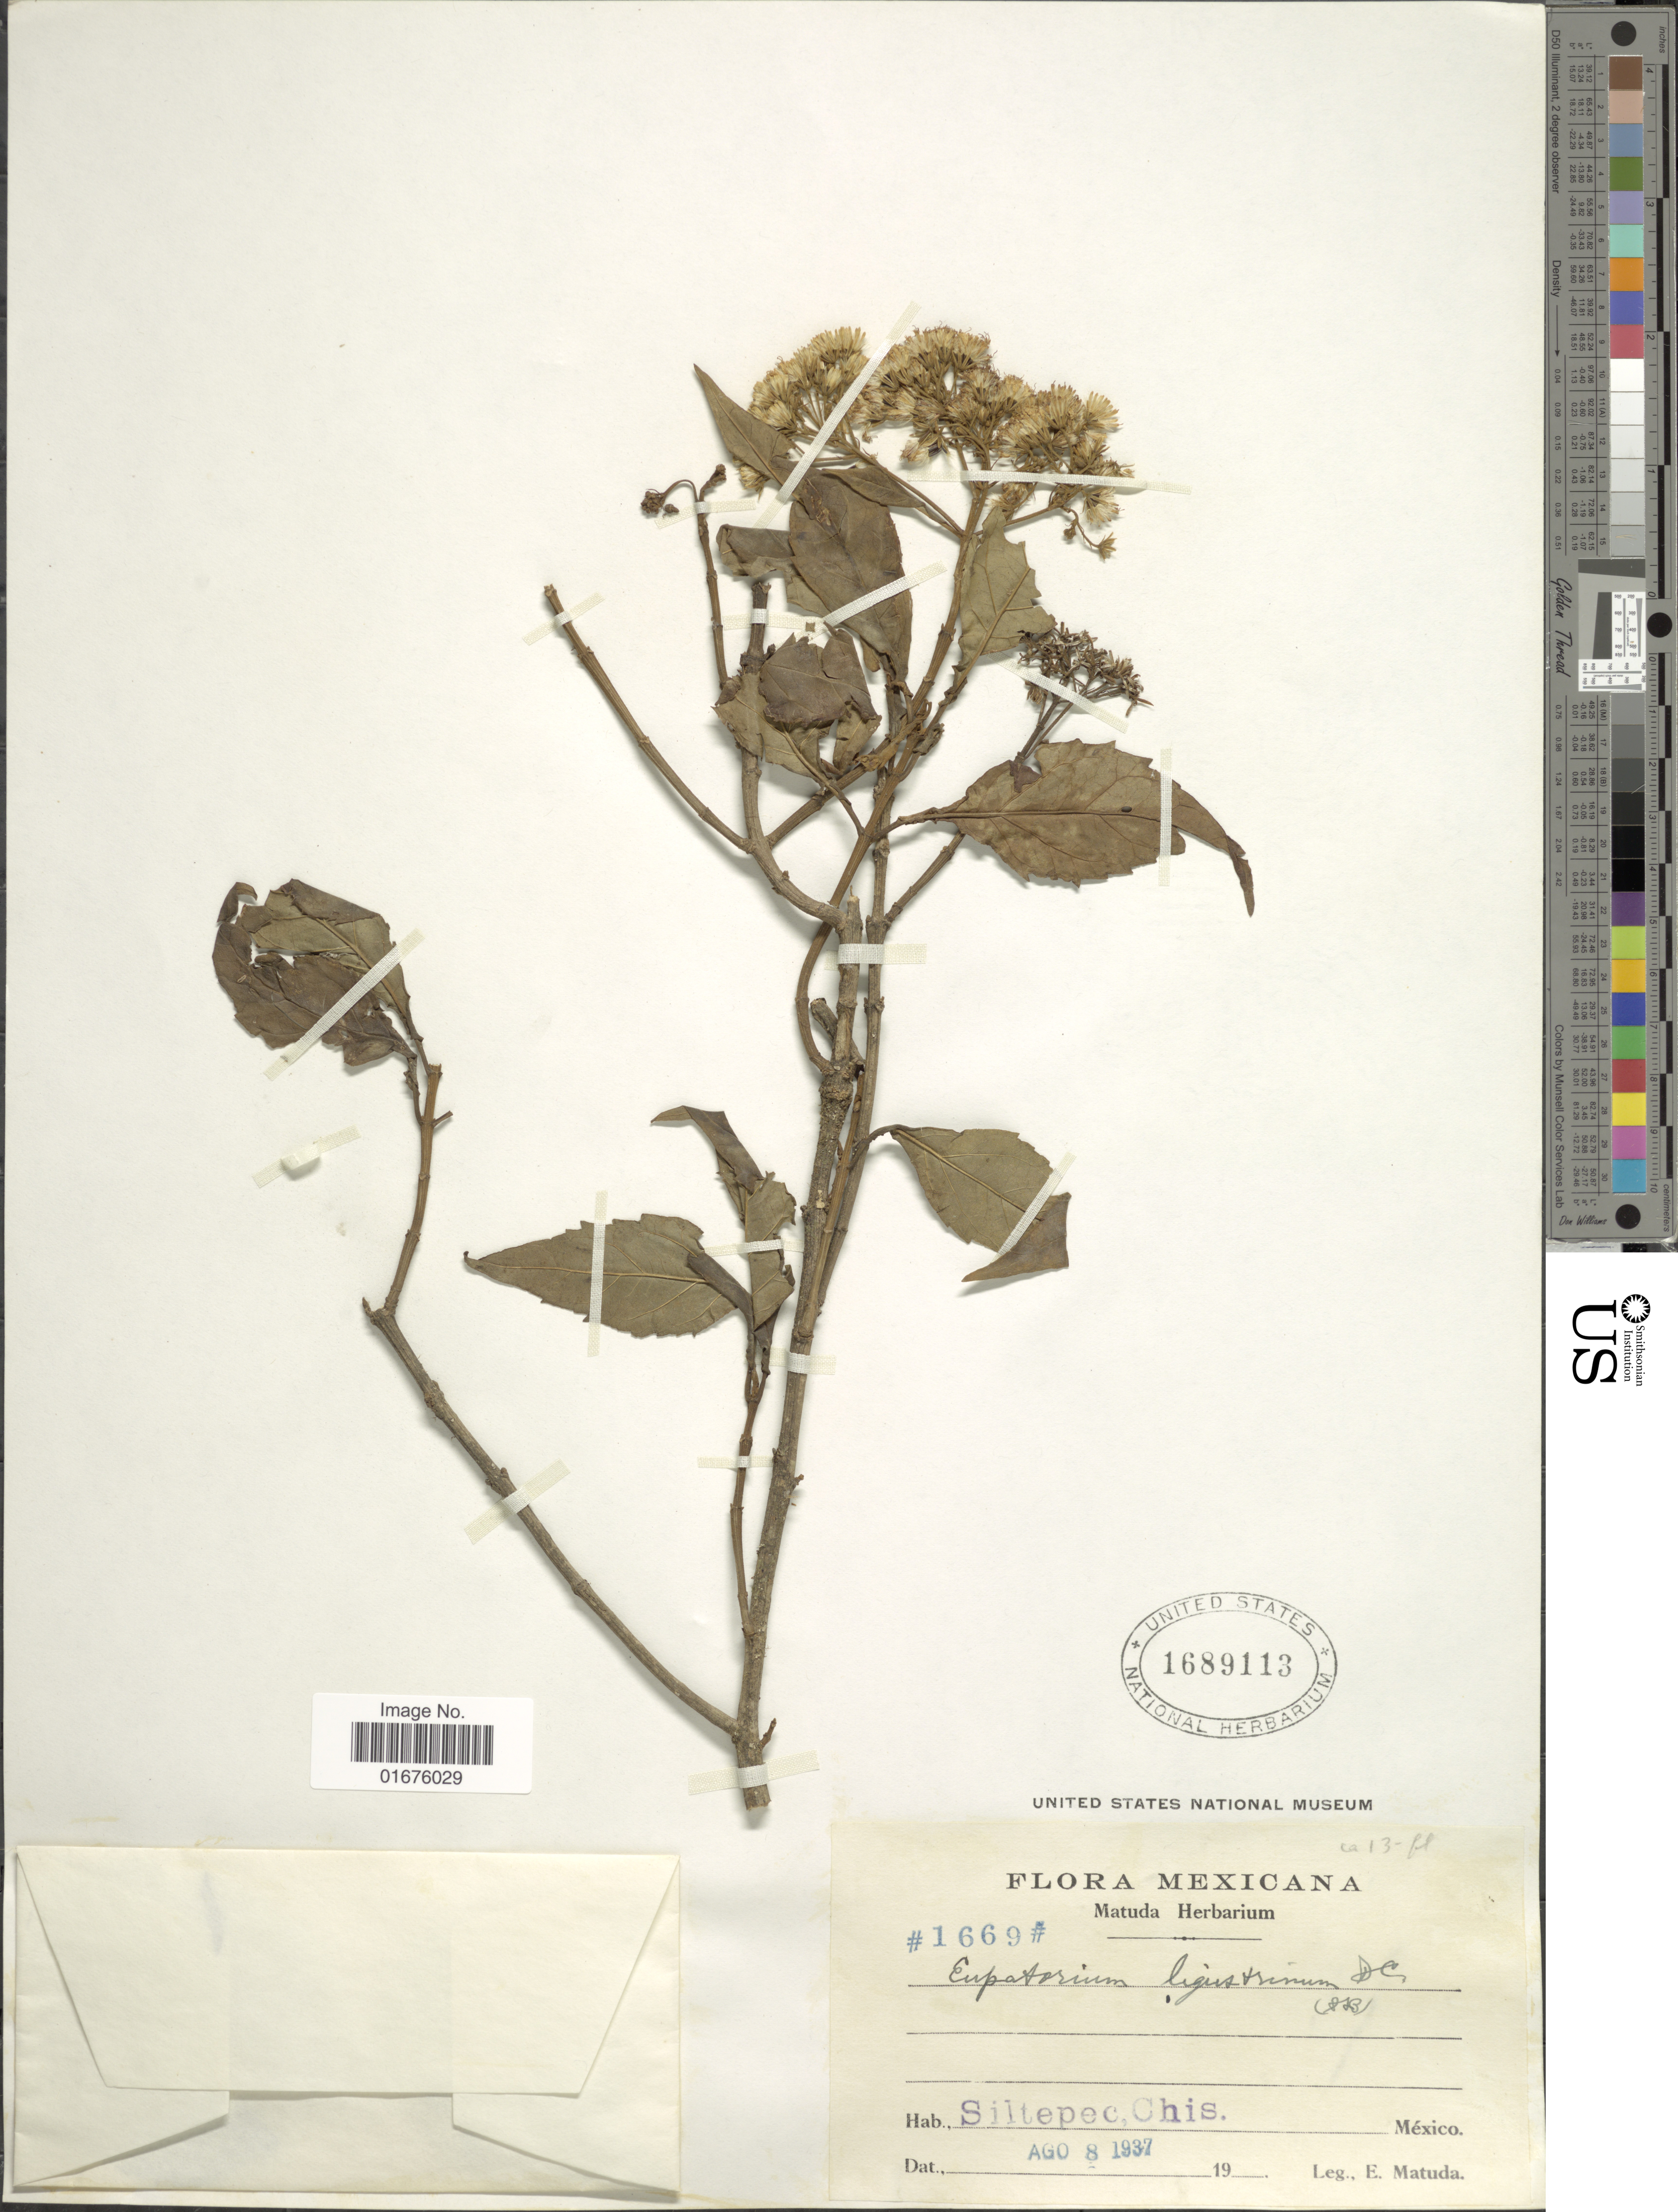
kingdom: Plantae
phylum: Tracheophyta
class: Magnoliopsida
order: Asterales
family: Asteraceae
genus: Ageratina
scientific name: Ageratina ligustrina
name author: (DC.) R.M. King & H. Rob.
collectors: E. Matuda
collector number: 1669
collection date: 1937-08-08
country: Mexico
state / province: Chiapas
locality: Siltepec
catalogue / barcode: US 1689113